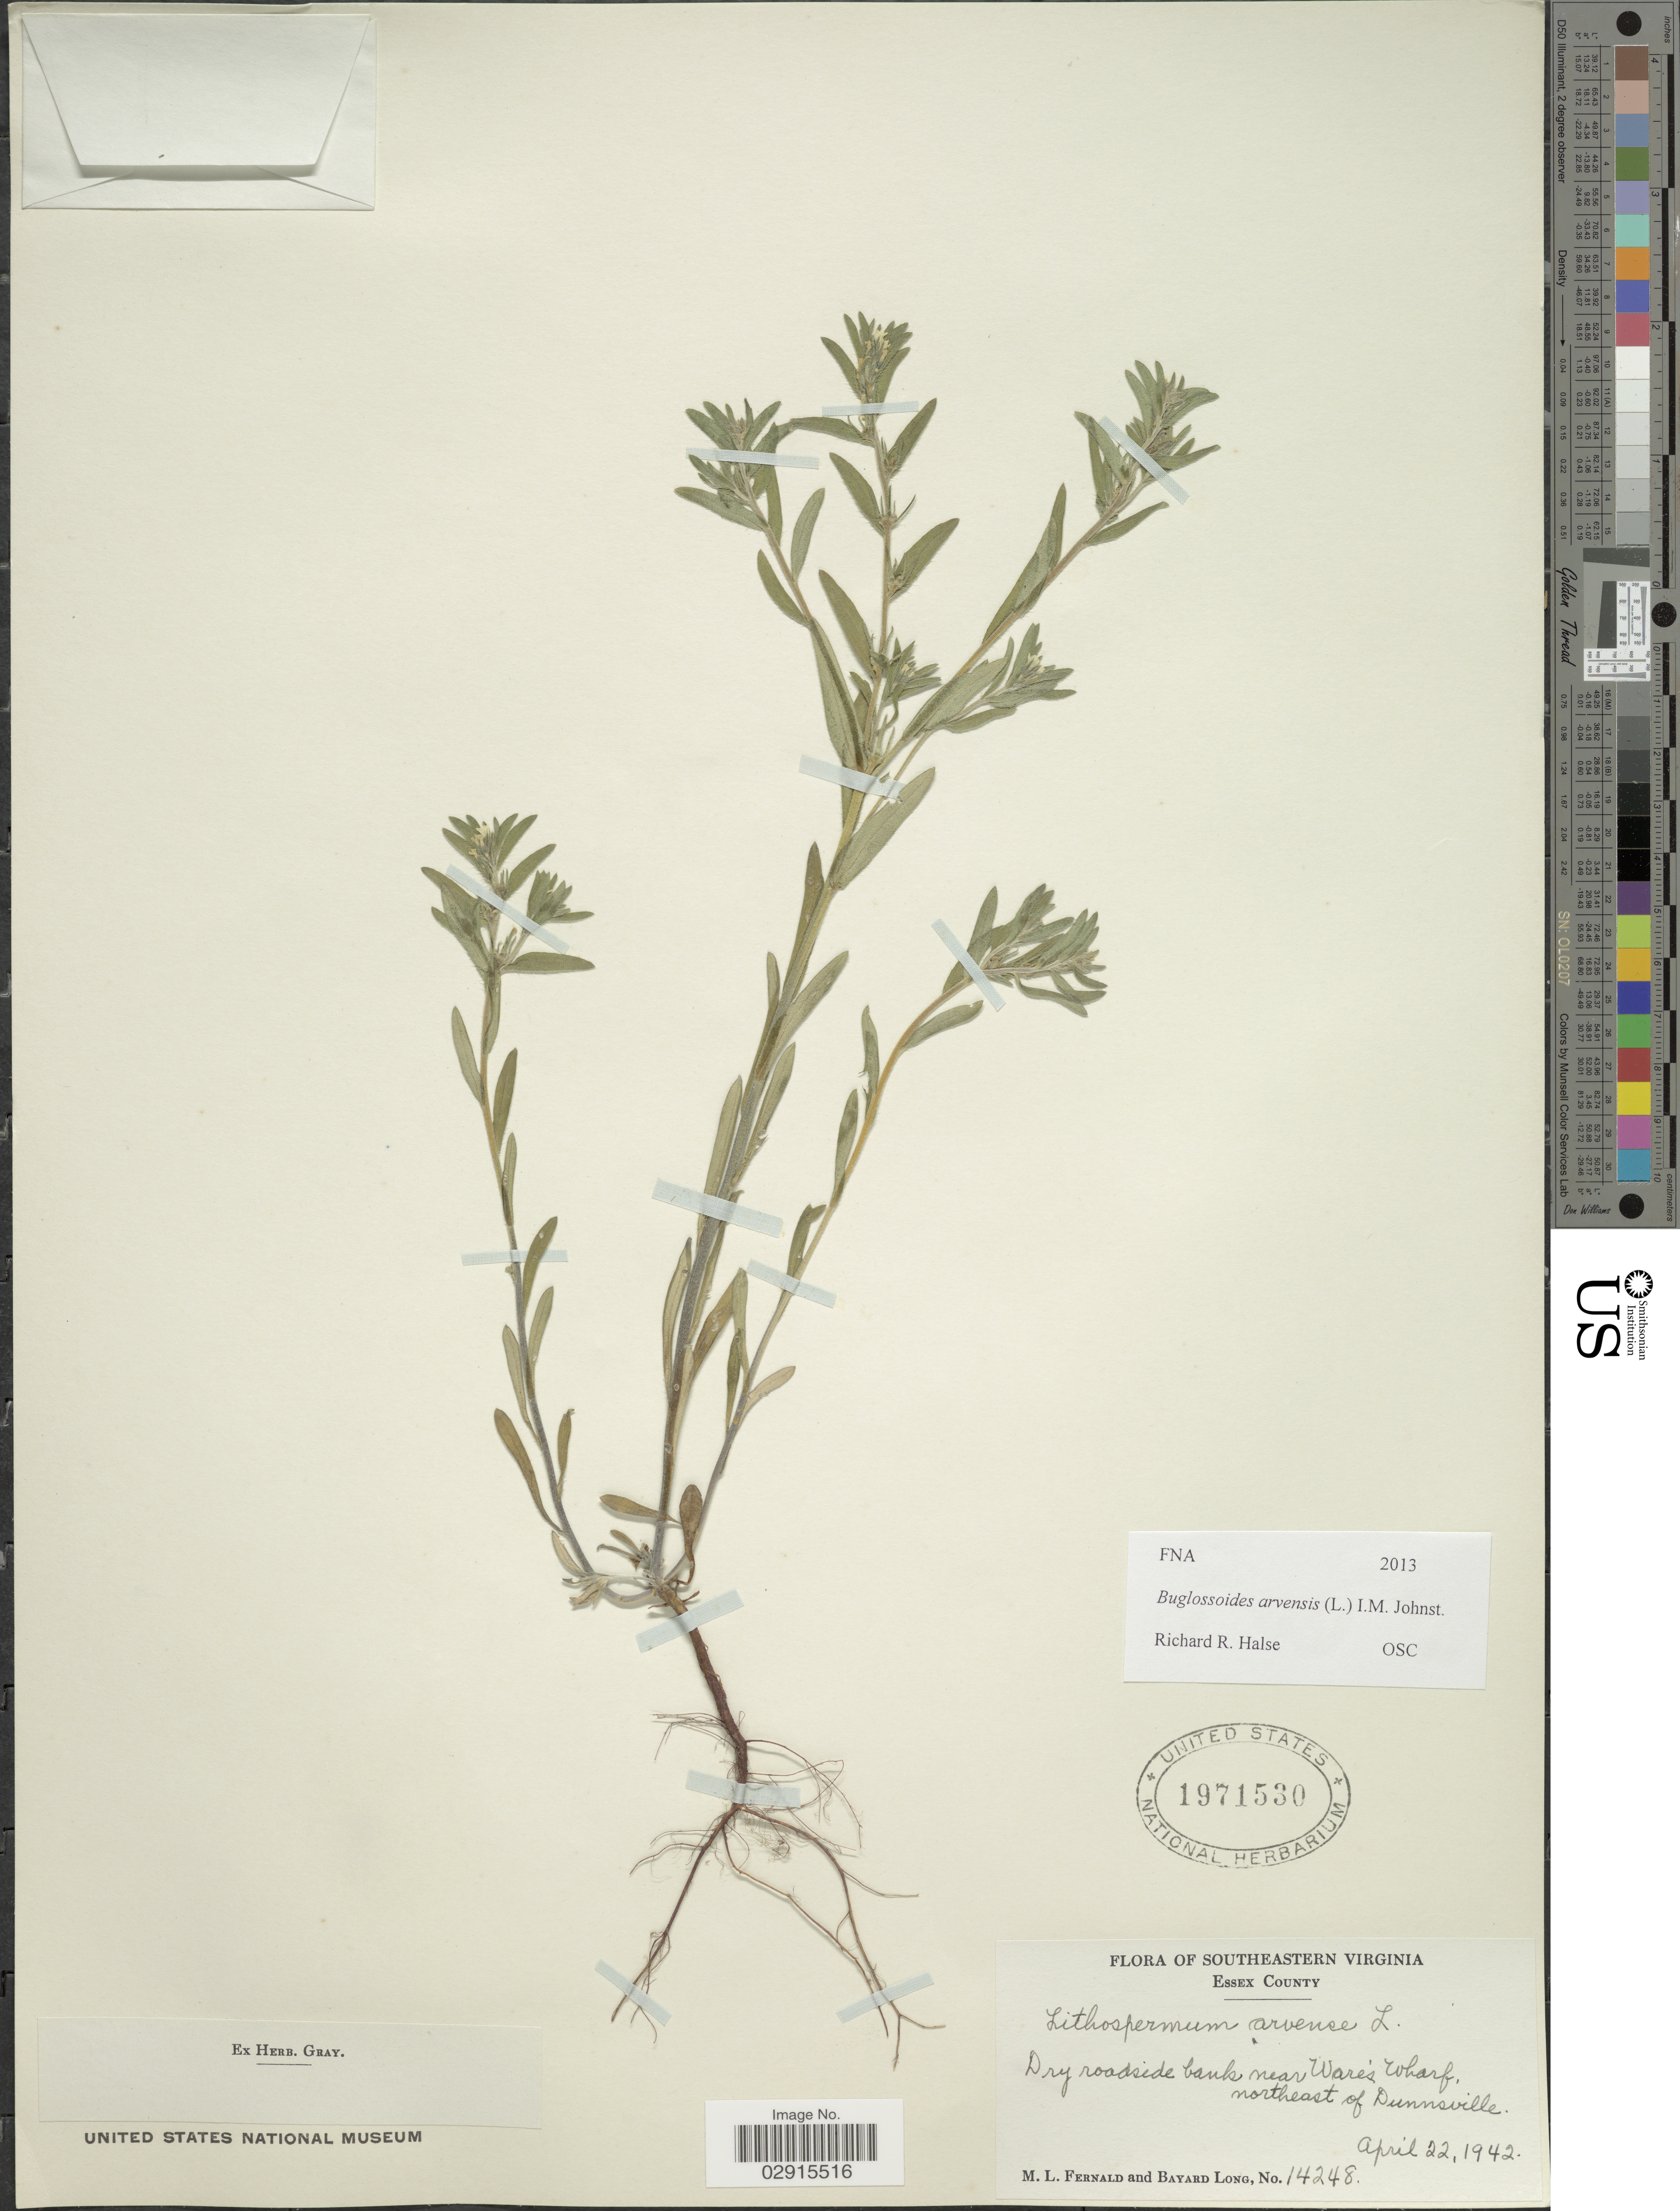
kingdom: Plantae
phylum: Tracheophyta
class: Magnoliopsida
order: Boraginales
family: Boraginaceae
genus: Buglossoides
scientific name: Buglossoides arvensis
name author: (L.) I.M. Johnst.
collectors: M. L. Fernald & B. Long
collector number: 14248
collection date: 1942-04-22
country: United States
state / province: Virginia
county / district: Essex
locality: Southeastern Virginia, Essex County, Dry roadside bank near Ware's Wharf, northeast of Dunnsville.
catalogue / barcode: US 1971530